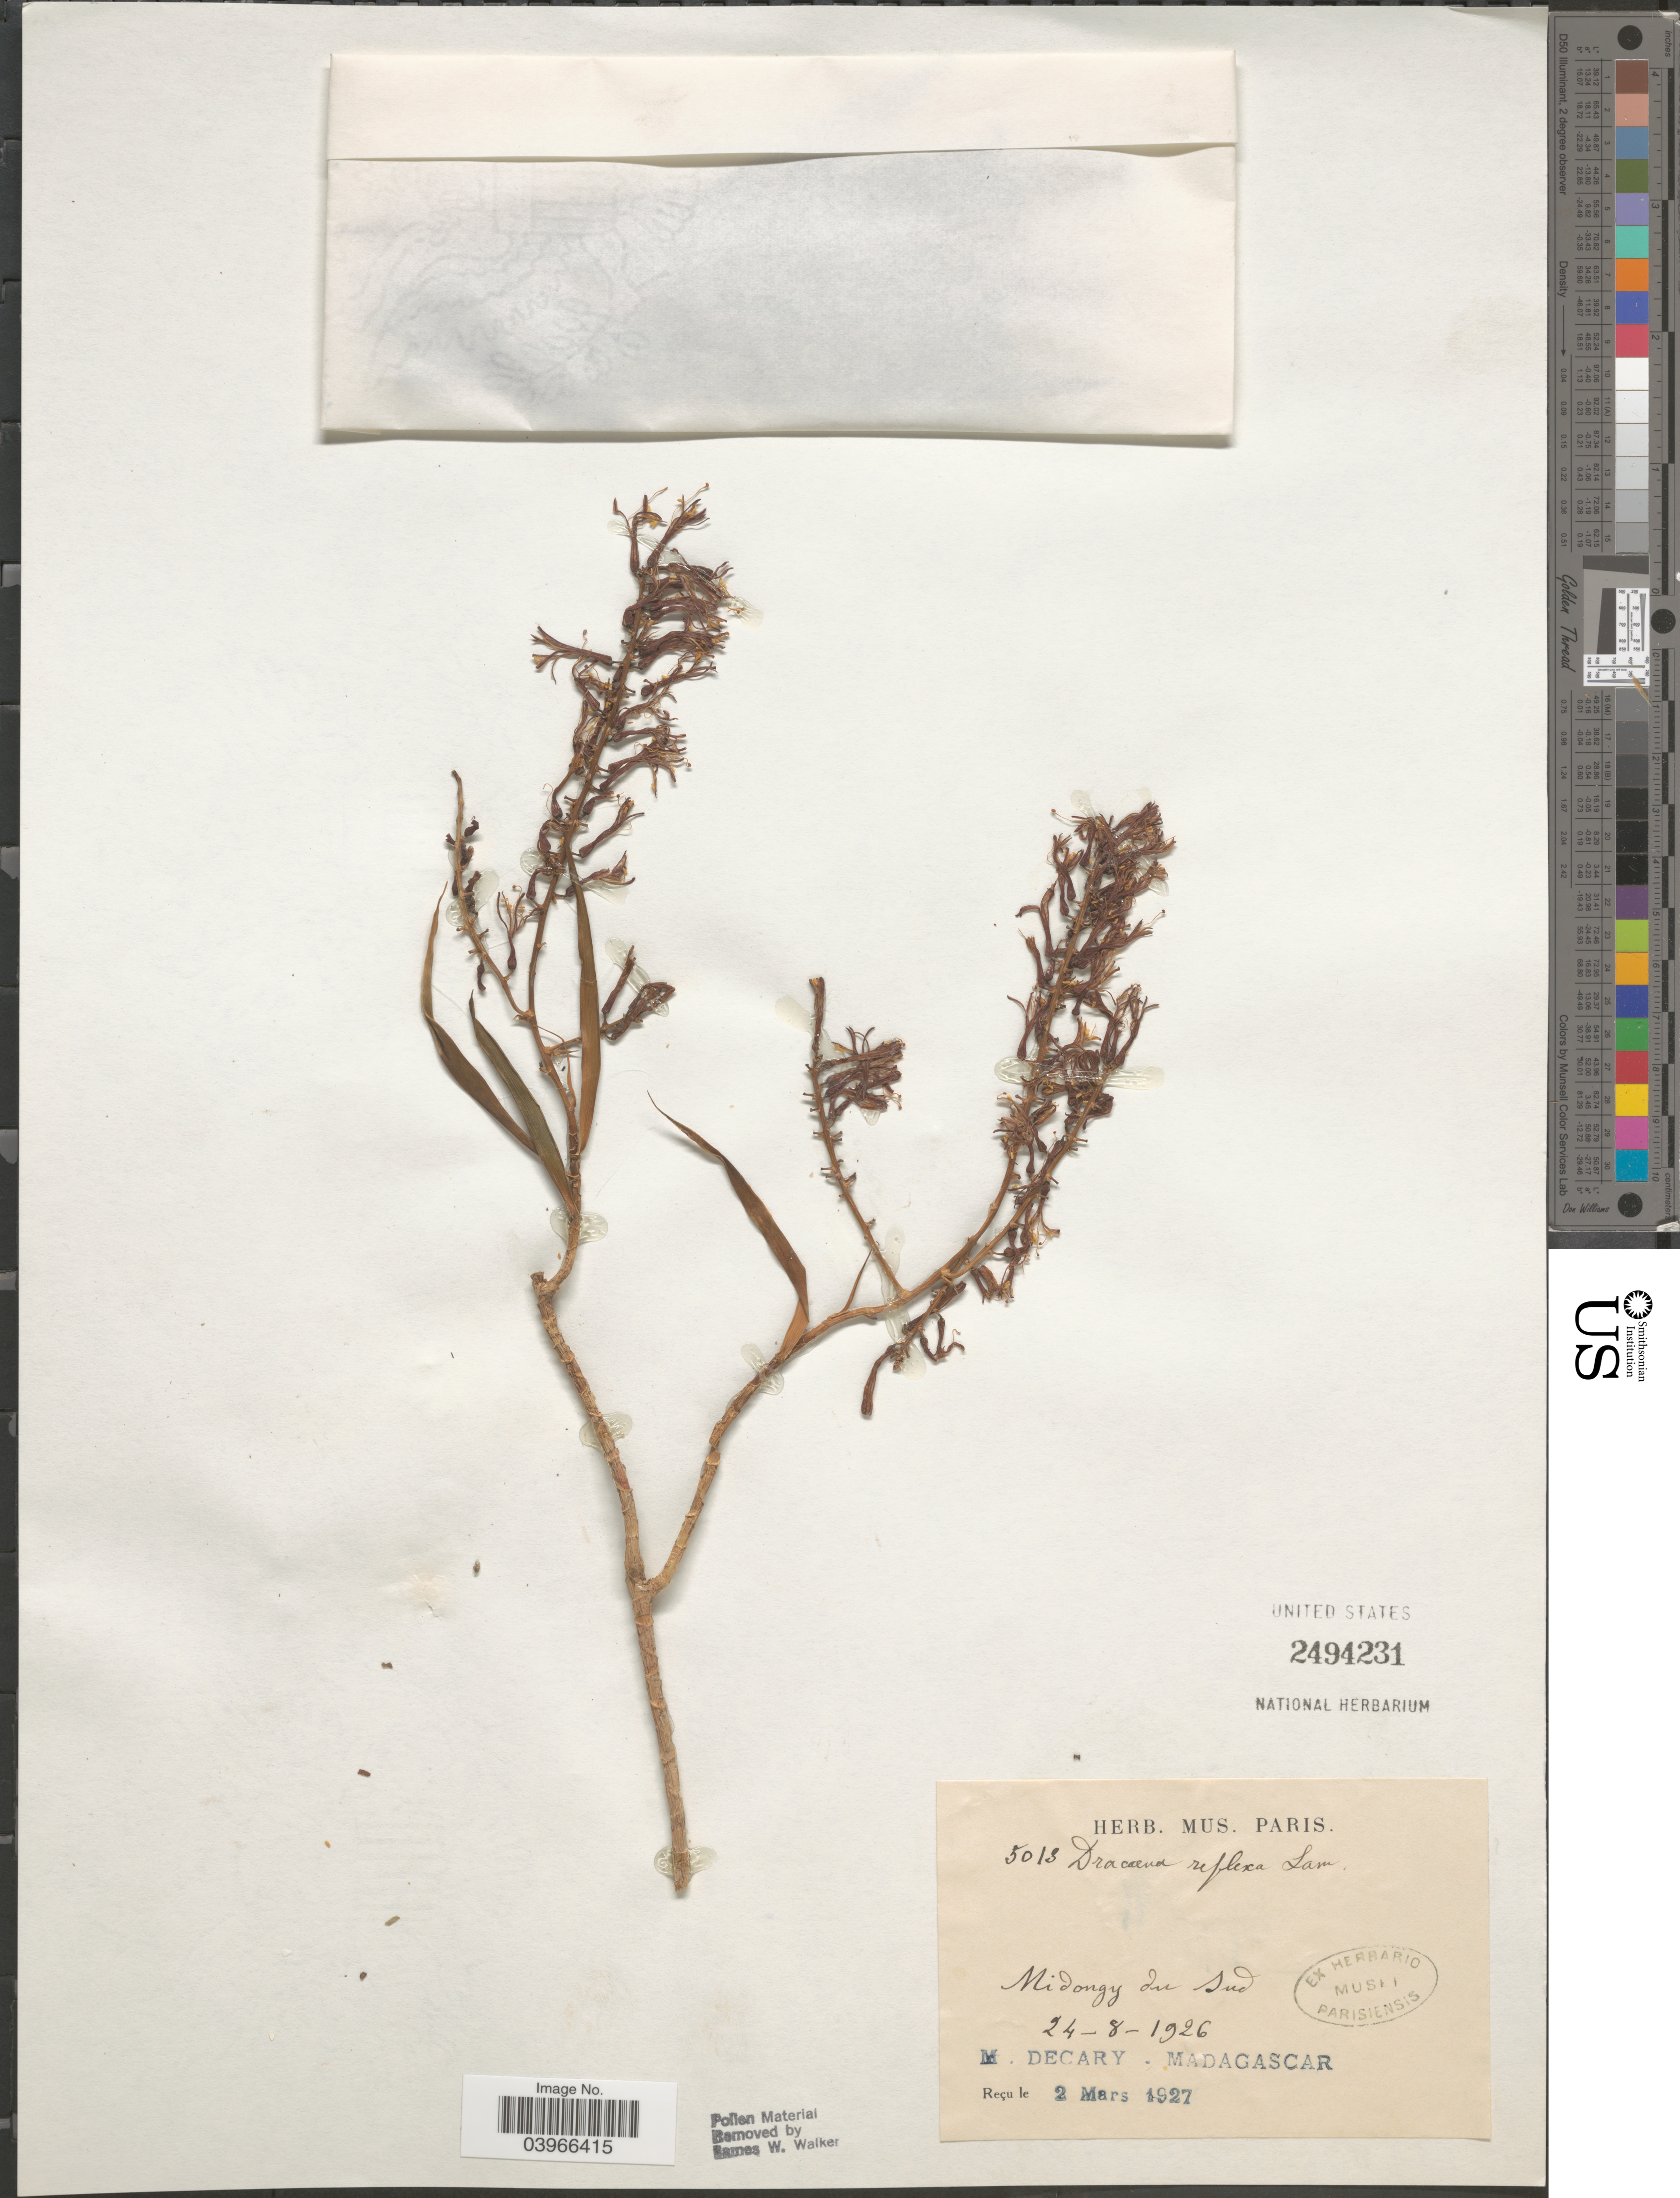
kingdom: Plantae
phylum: Tracheophyta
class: Liliopsida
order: Asparagales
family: Asparagaceae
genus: Dracaena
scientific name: Dracaena reflexa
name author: Lam.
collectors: R. Decary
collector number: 5013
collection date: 1926-08-24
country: Madagascar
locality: Midongy du Sud.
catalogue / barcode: US 2494231